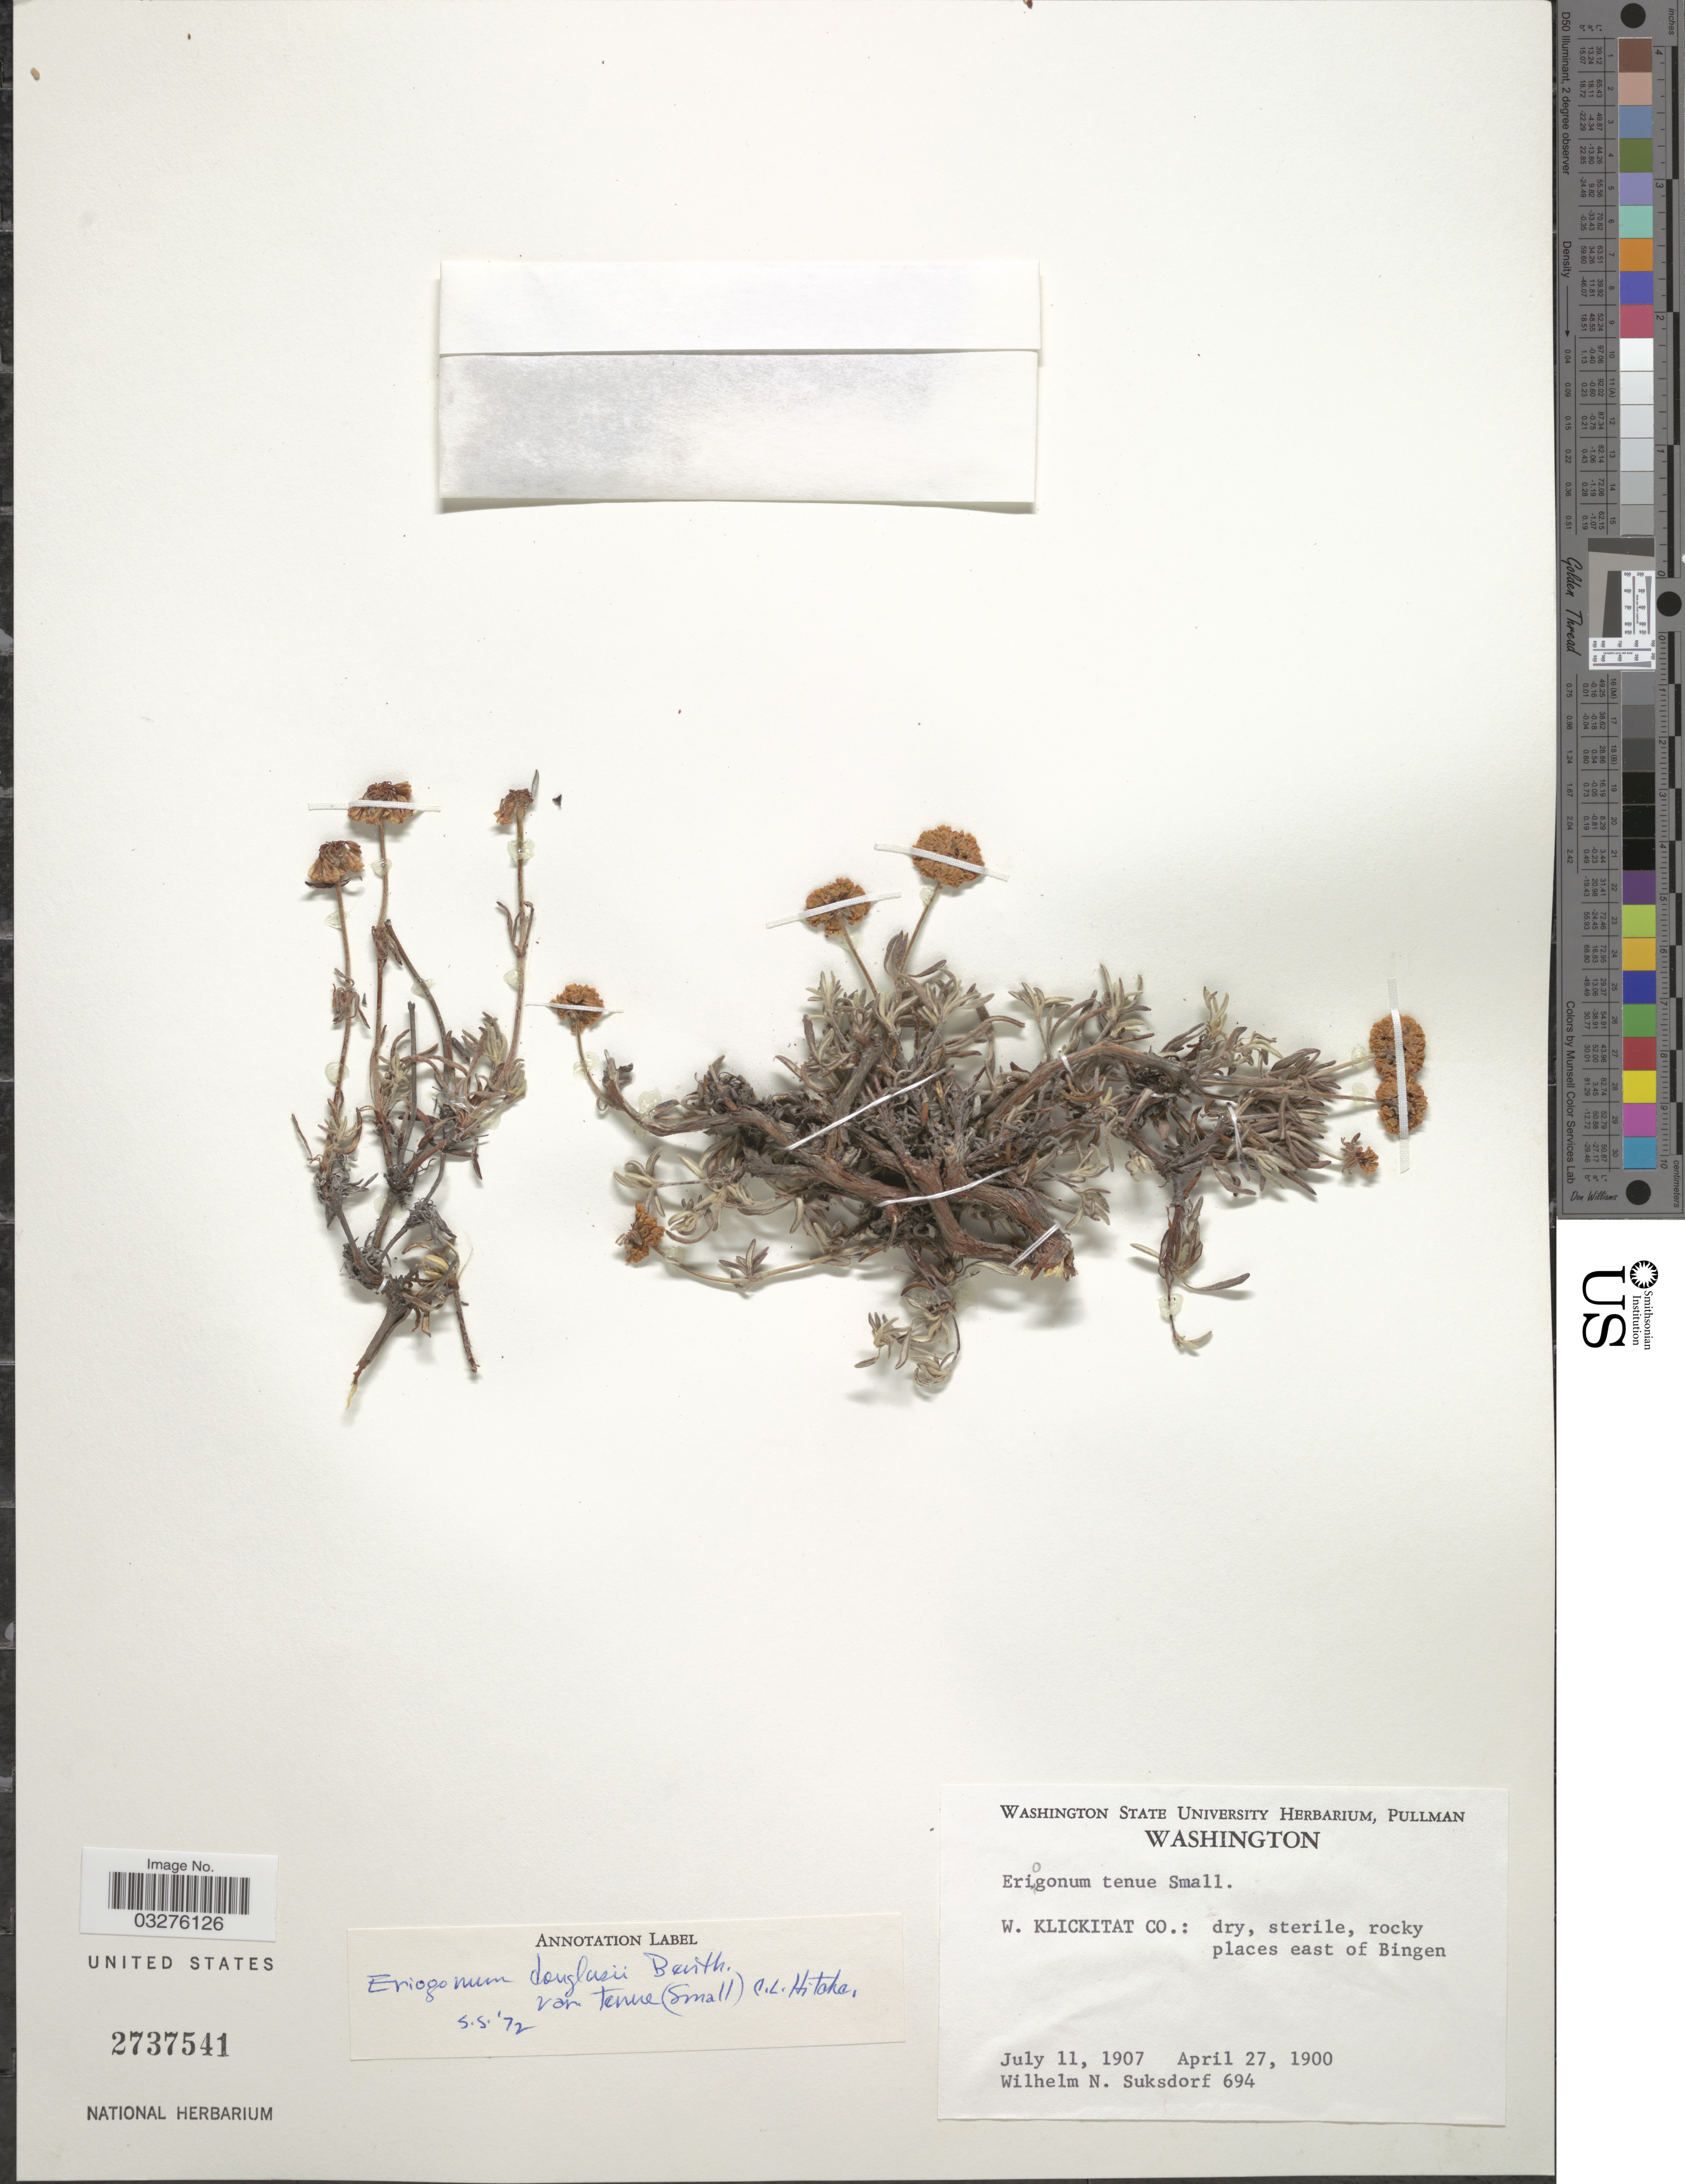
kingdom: Plantae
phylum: Tracheophyta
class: Magnoliopsida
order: Caryophyllales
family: Polygonaceae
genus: Eriogonum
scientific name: Eriogonum douglasii var. tenue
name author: (Small) C.L. Hitchc.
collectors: W. N. Suksdorf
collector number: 694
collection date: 1900-04-27/1907-07-11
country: United States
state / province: Washington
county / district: Klickitat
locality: W. Klickitat Co.: dry, sterile, rocky places east of Bingen.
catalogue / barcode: US 2737541